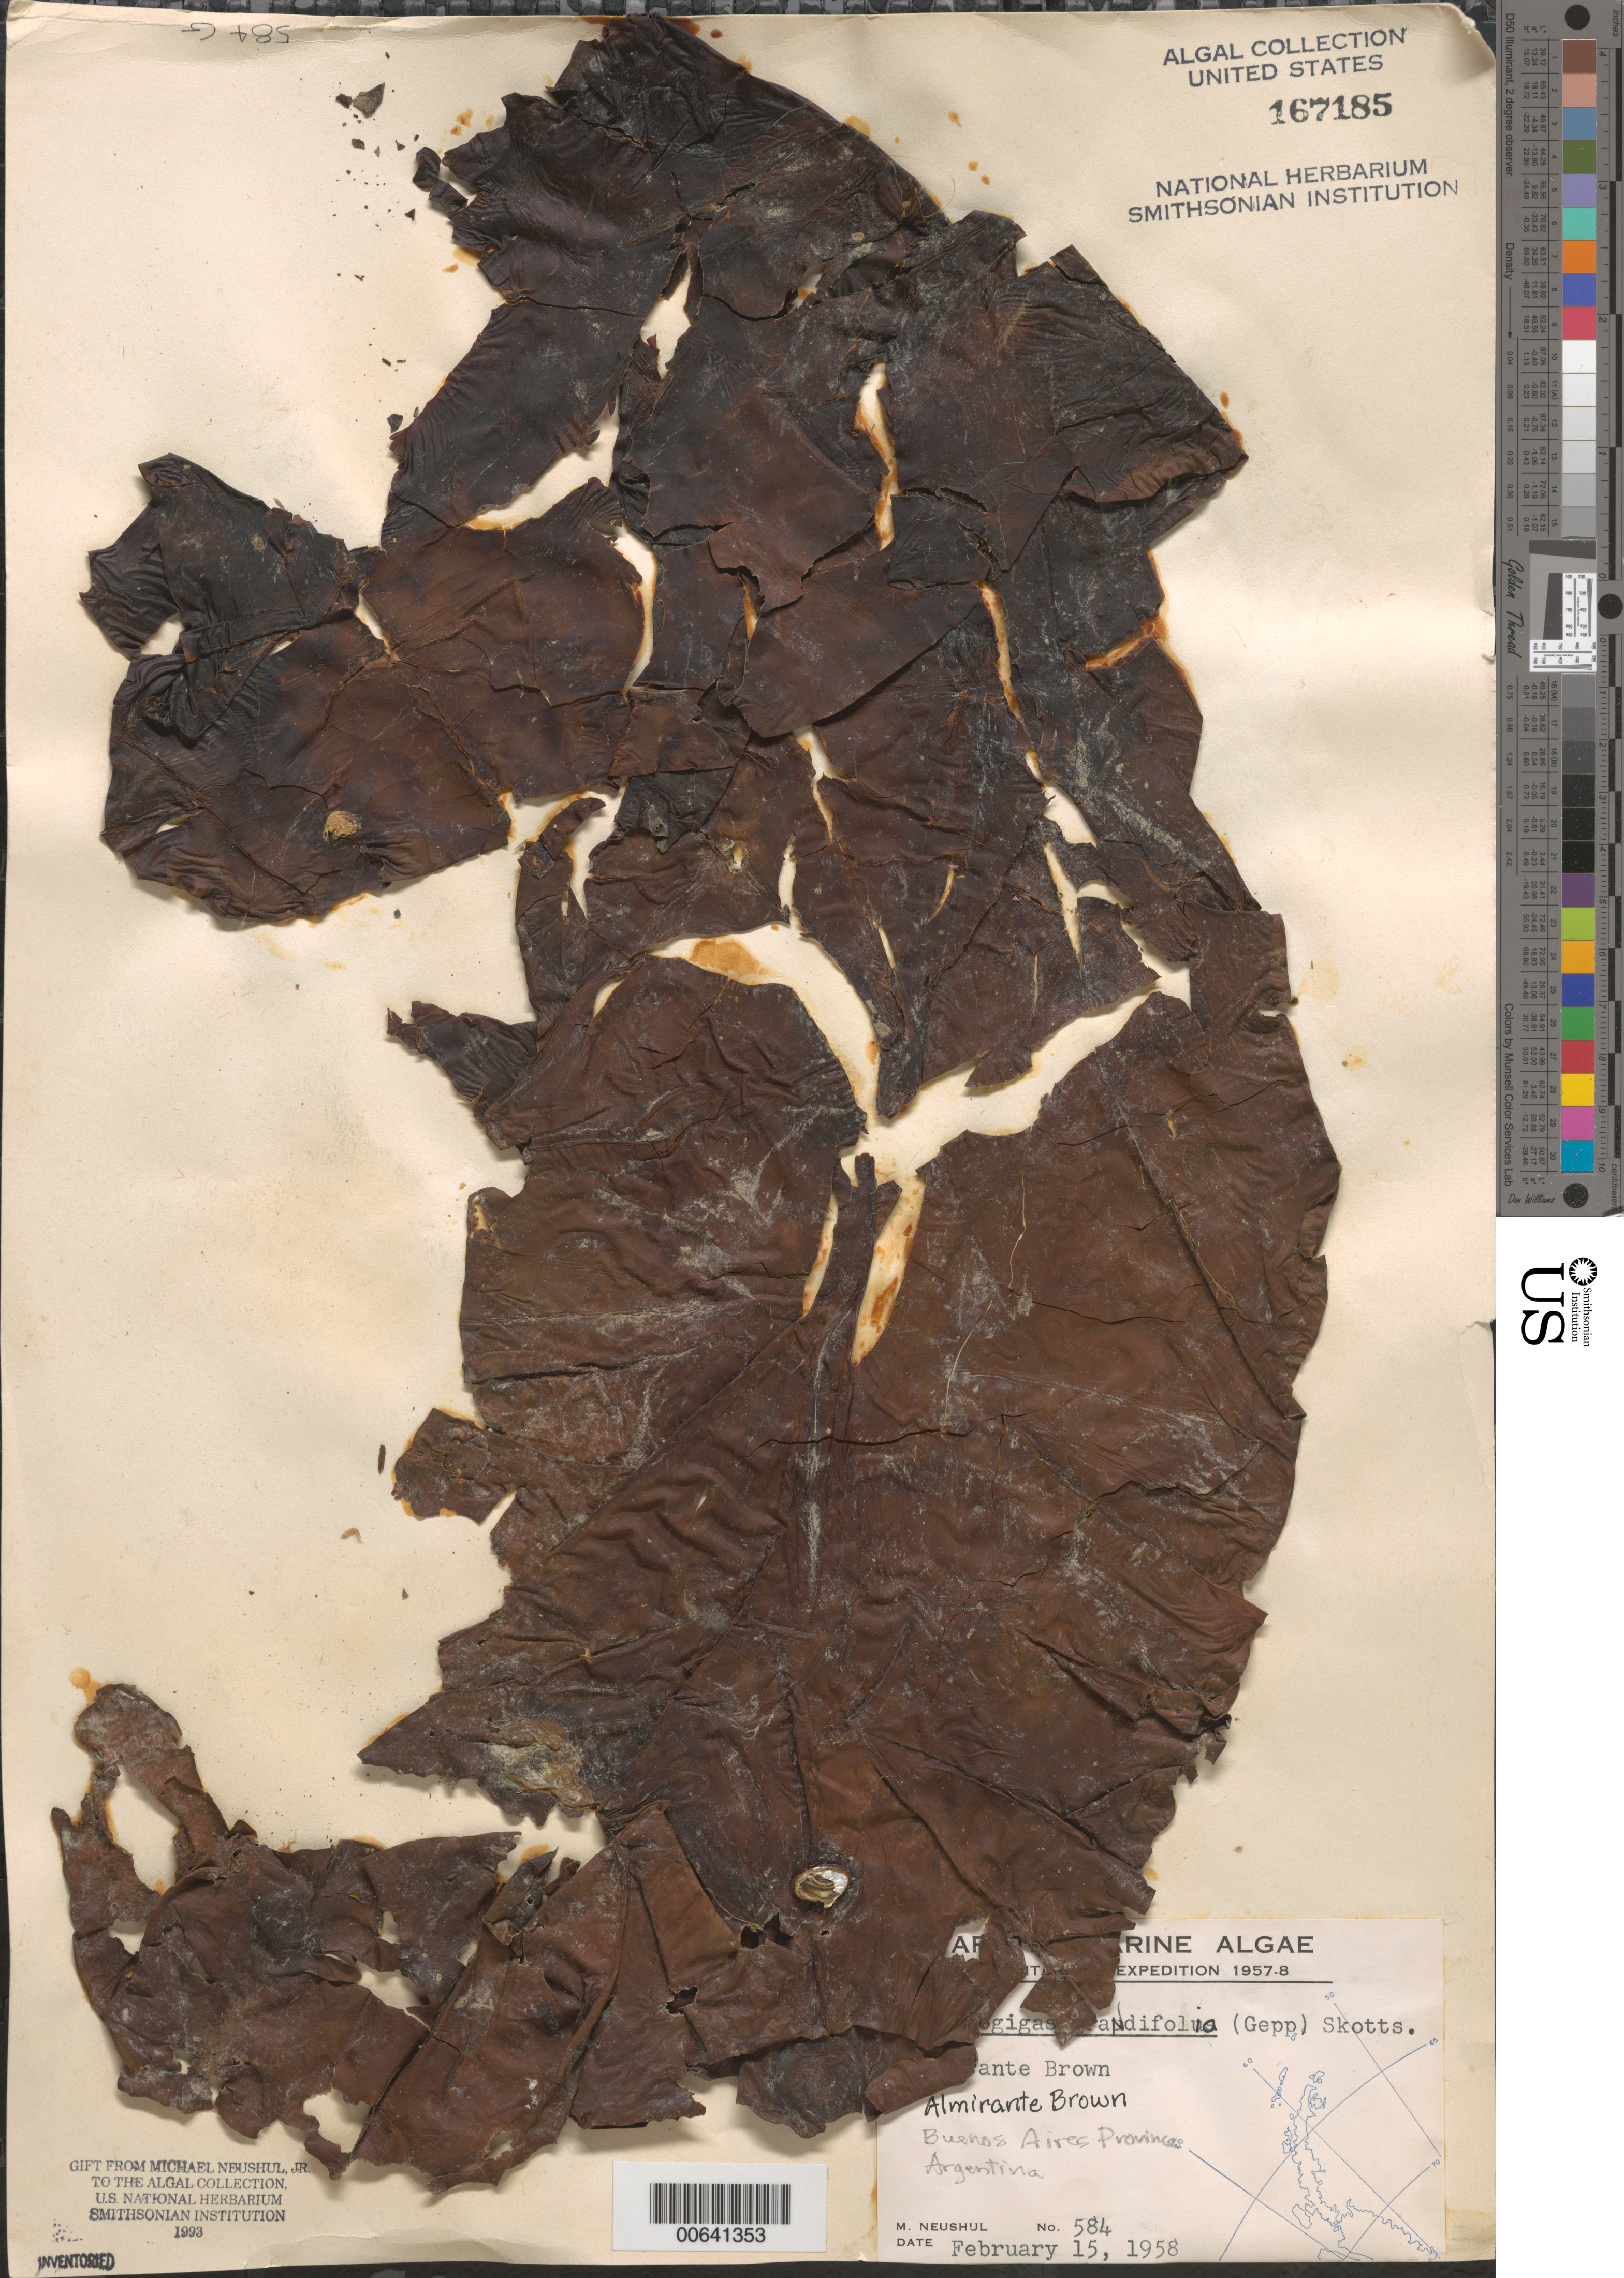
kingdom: Chromista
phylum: Ochrophyta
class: Phaeophyceae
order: Desmarestiales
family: Desmarestiaceae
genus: Himantothallus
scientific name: Himantothallus grandifolius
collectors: M. Neushul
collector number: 584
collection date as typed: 15 Feb 1958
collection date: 1958-02-15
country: Argentina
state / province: Buenos Aires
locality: Almirante Brown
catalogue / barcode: US 167185